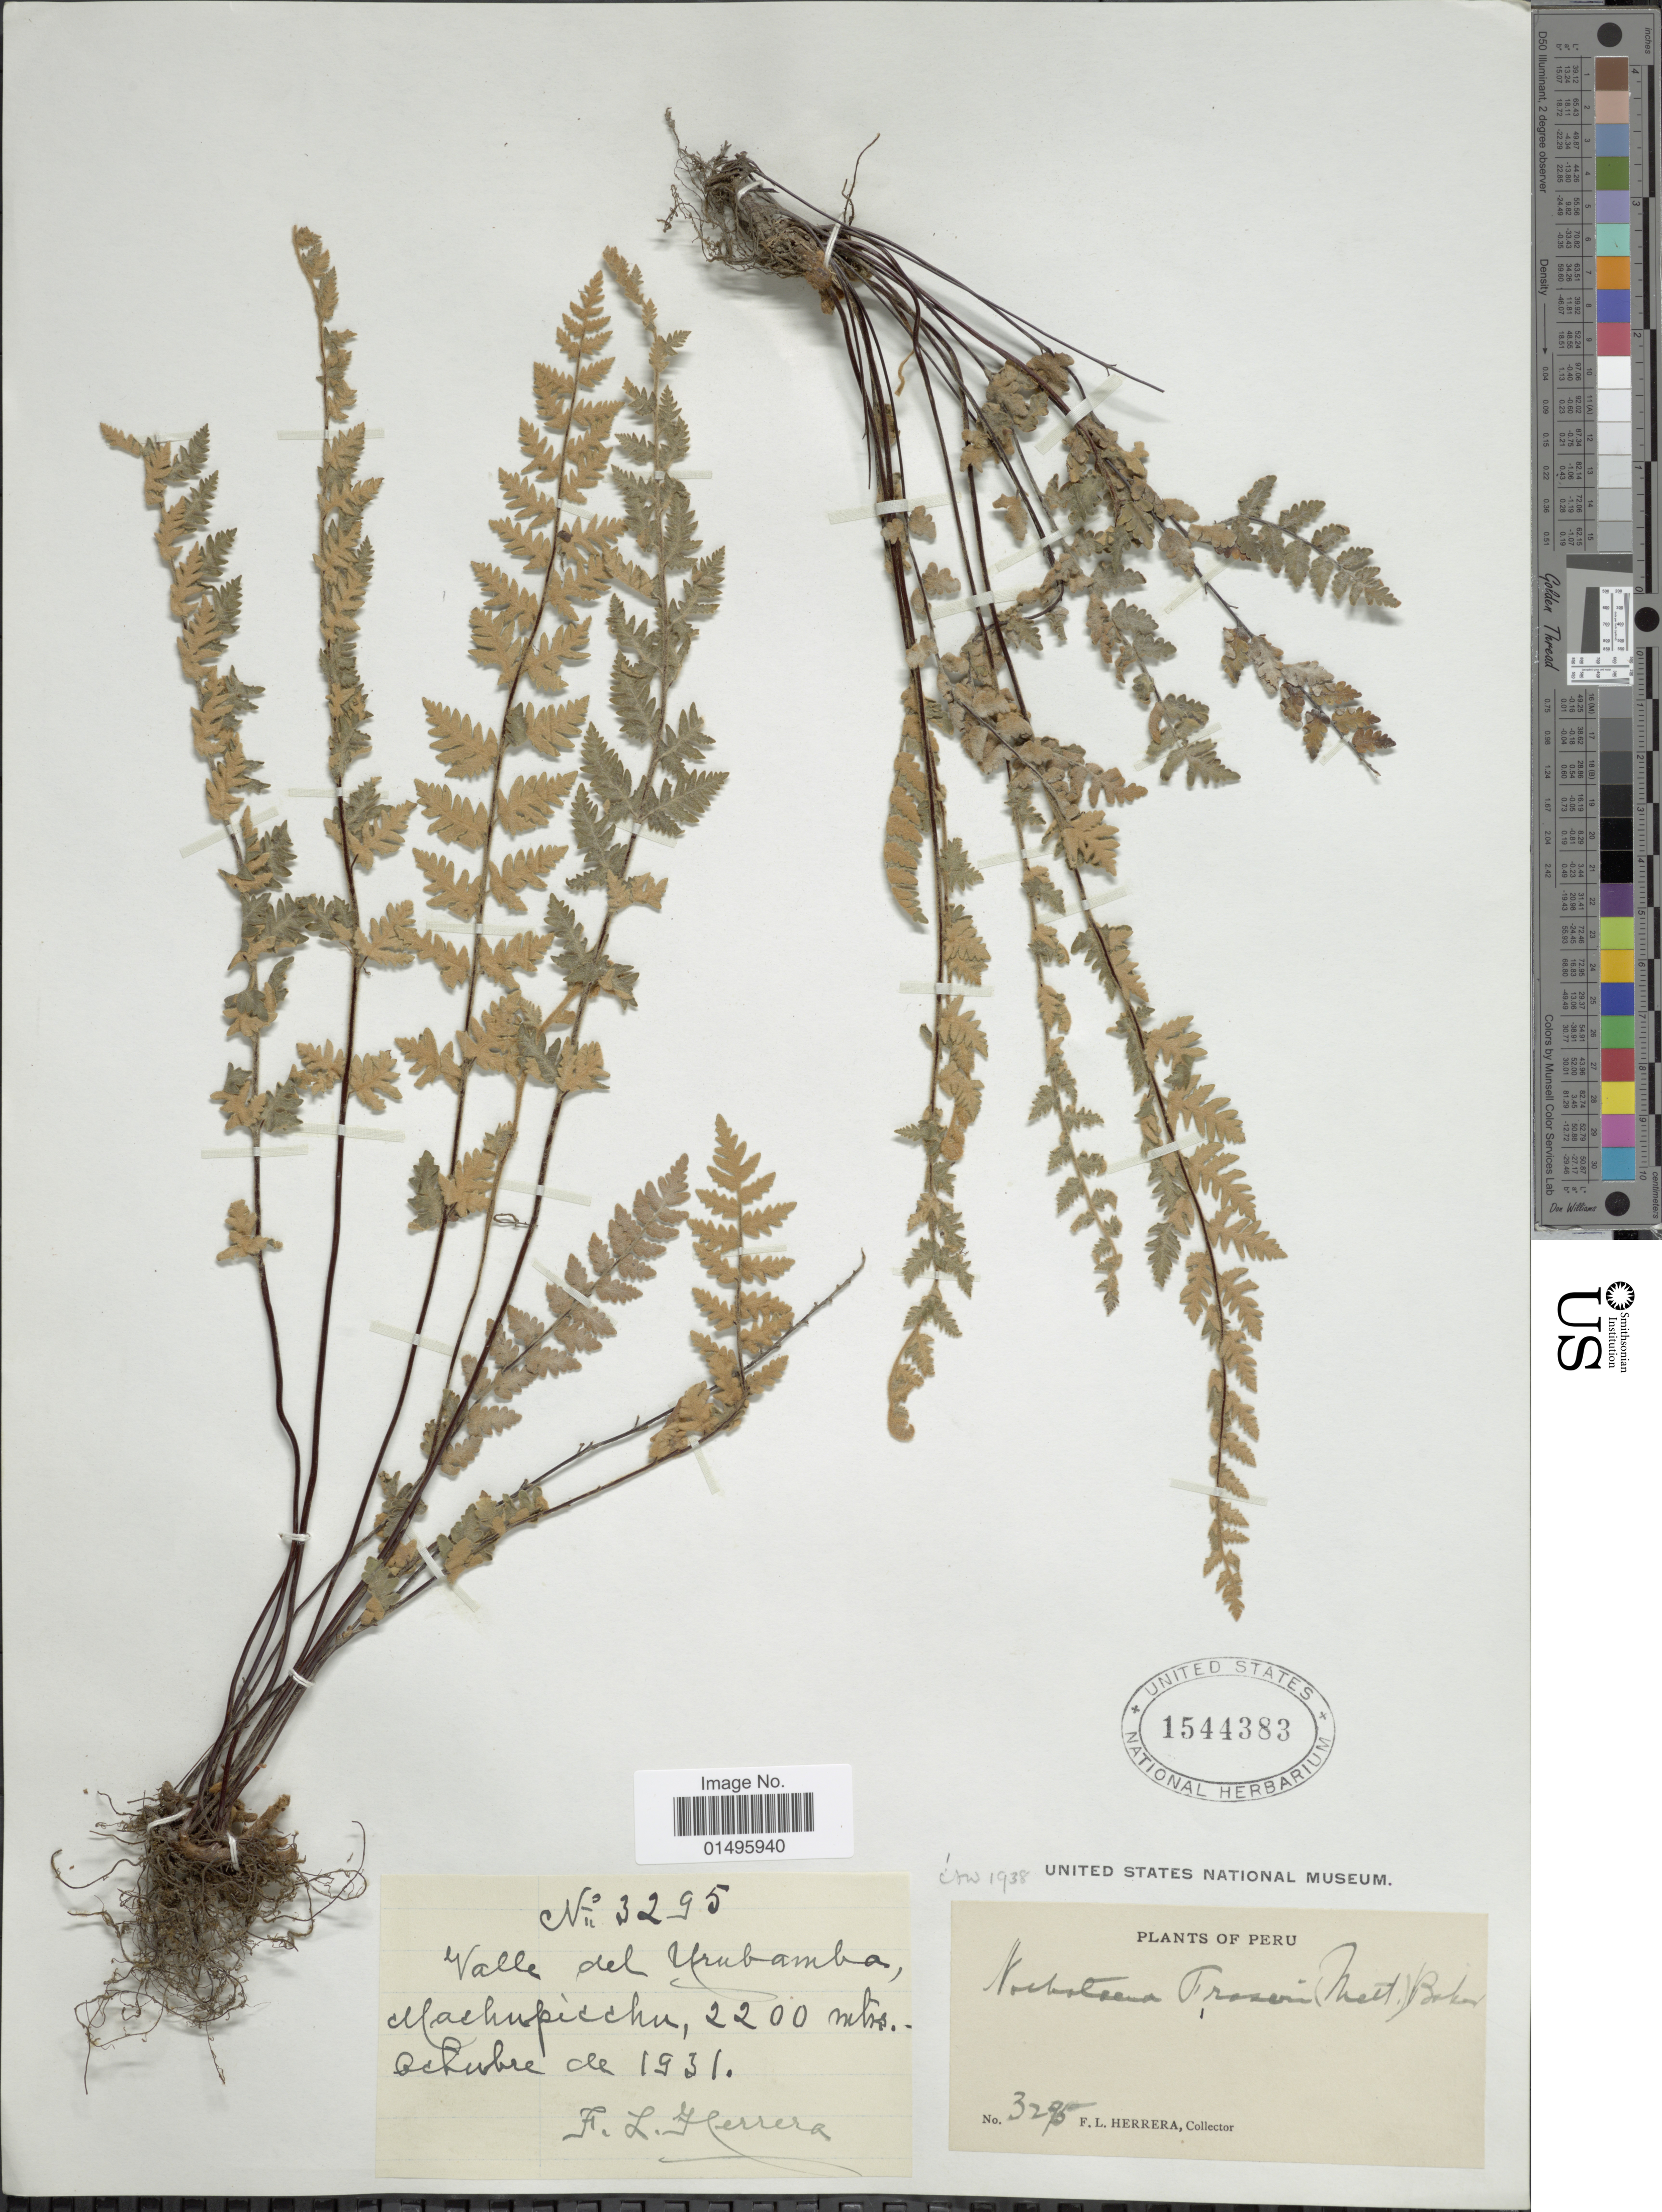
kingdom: Plantae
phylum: Tracheophyta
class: Polypodiopsida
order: Polypodiales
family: Pteridaceae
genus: Notholaena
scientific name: Notholaena fraseri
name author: (Mett.) Baker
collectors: F. L. Herrera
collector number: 3295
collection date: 1931-10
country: Peru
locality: Peru, Valle del Urubamba, Machupicchu.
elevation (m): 2200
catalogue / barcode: US 1544383